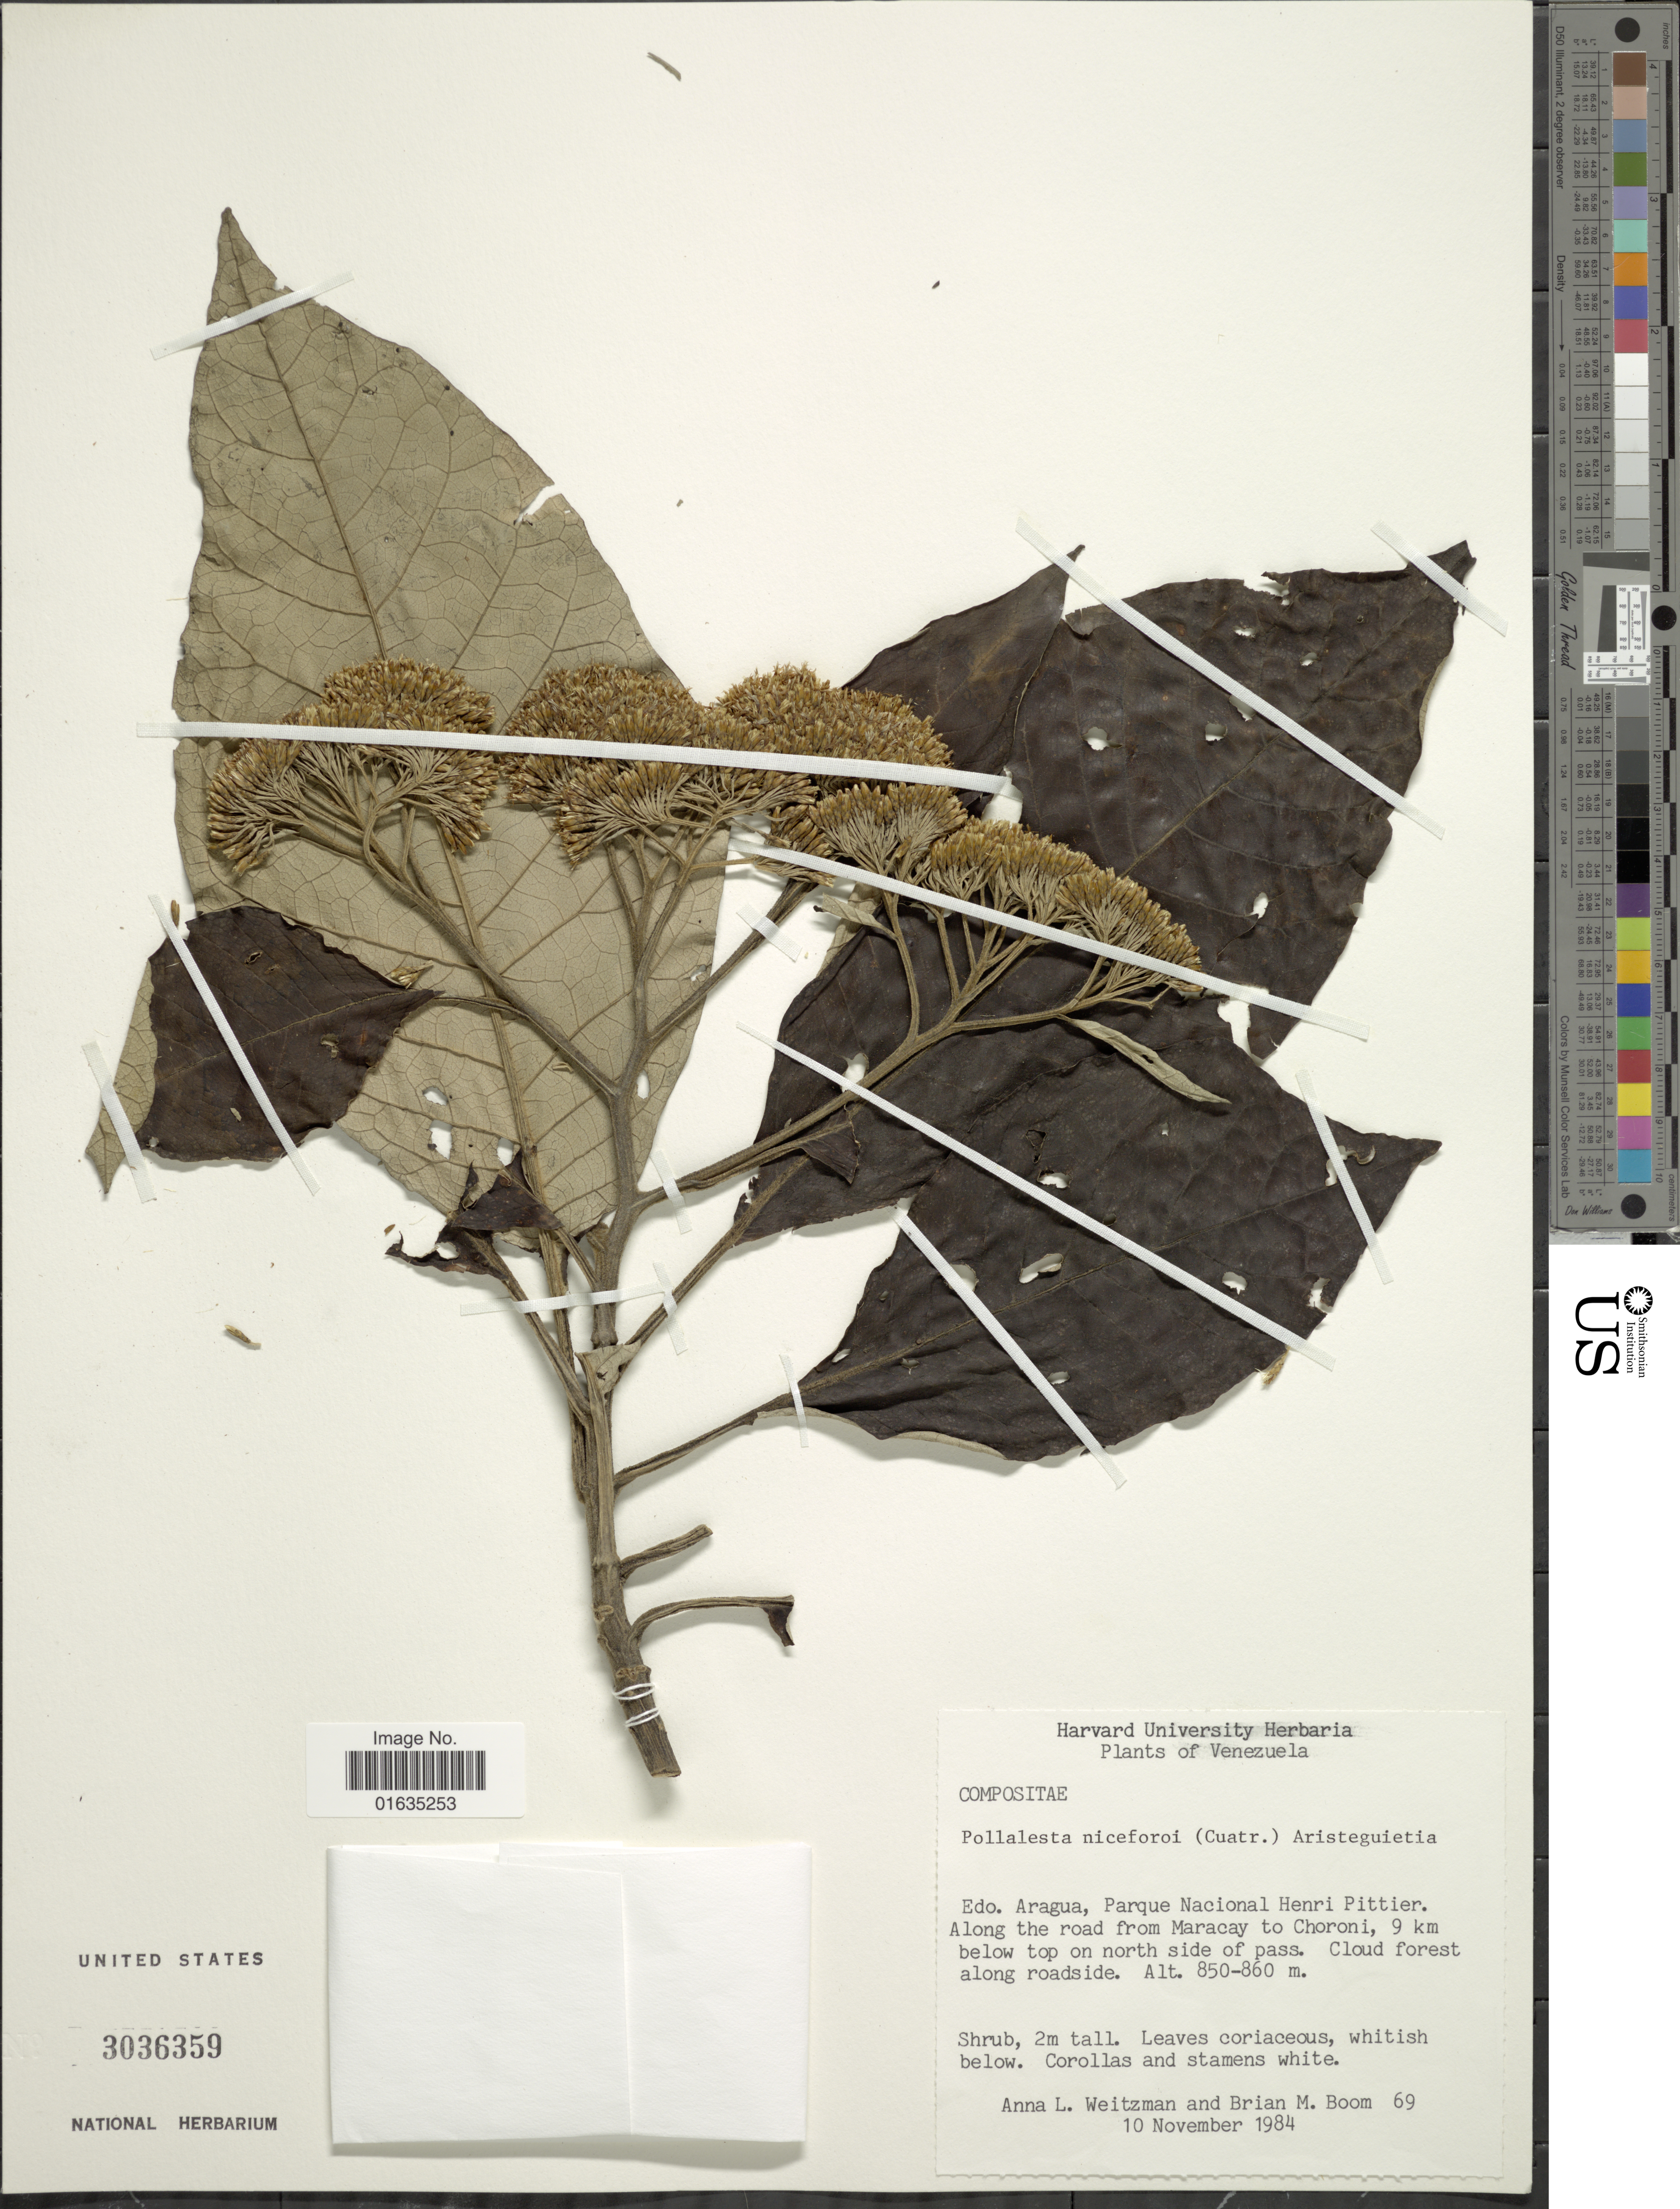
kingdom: Plantae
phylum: Tracheophyta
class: Magnoliopsida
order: Asterales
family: Asteraceae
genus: Piptocoma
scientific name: Piptocoma niceforoi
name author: (Cuatrec.) H. Rob.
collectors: A. L. Weitzman & B. M. Boom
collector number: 69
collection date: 1984-11-10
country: Venezuela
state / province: Aragua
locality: Parque Nacional Henri Pittier, along the road from Maracay to Choroni, 9 km below top on north side of pass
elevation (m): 850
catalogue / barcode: US 3036359